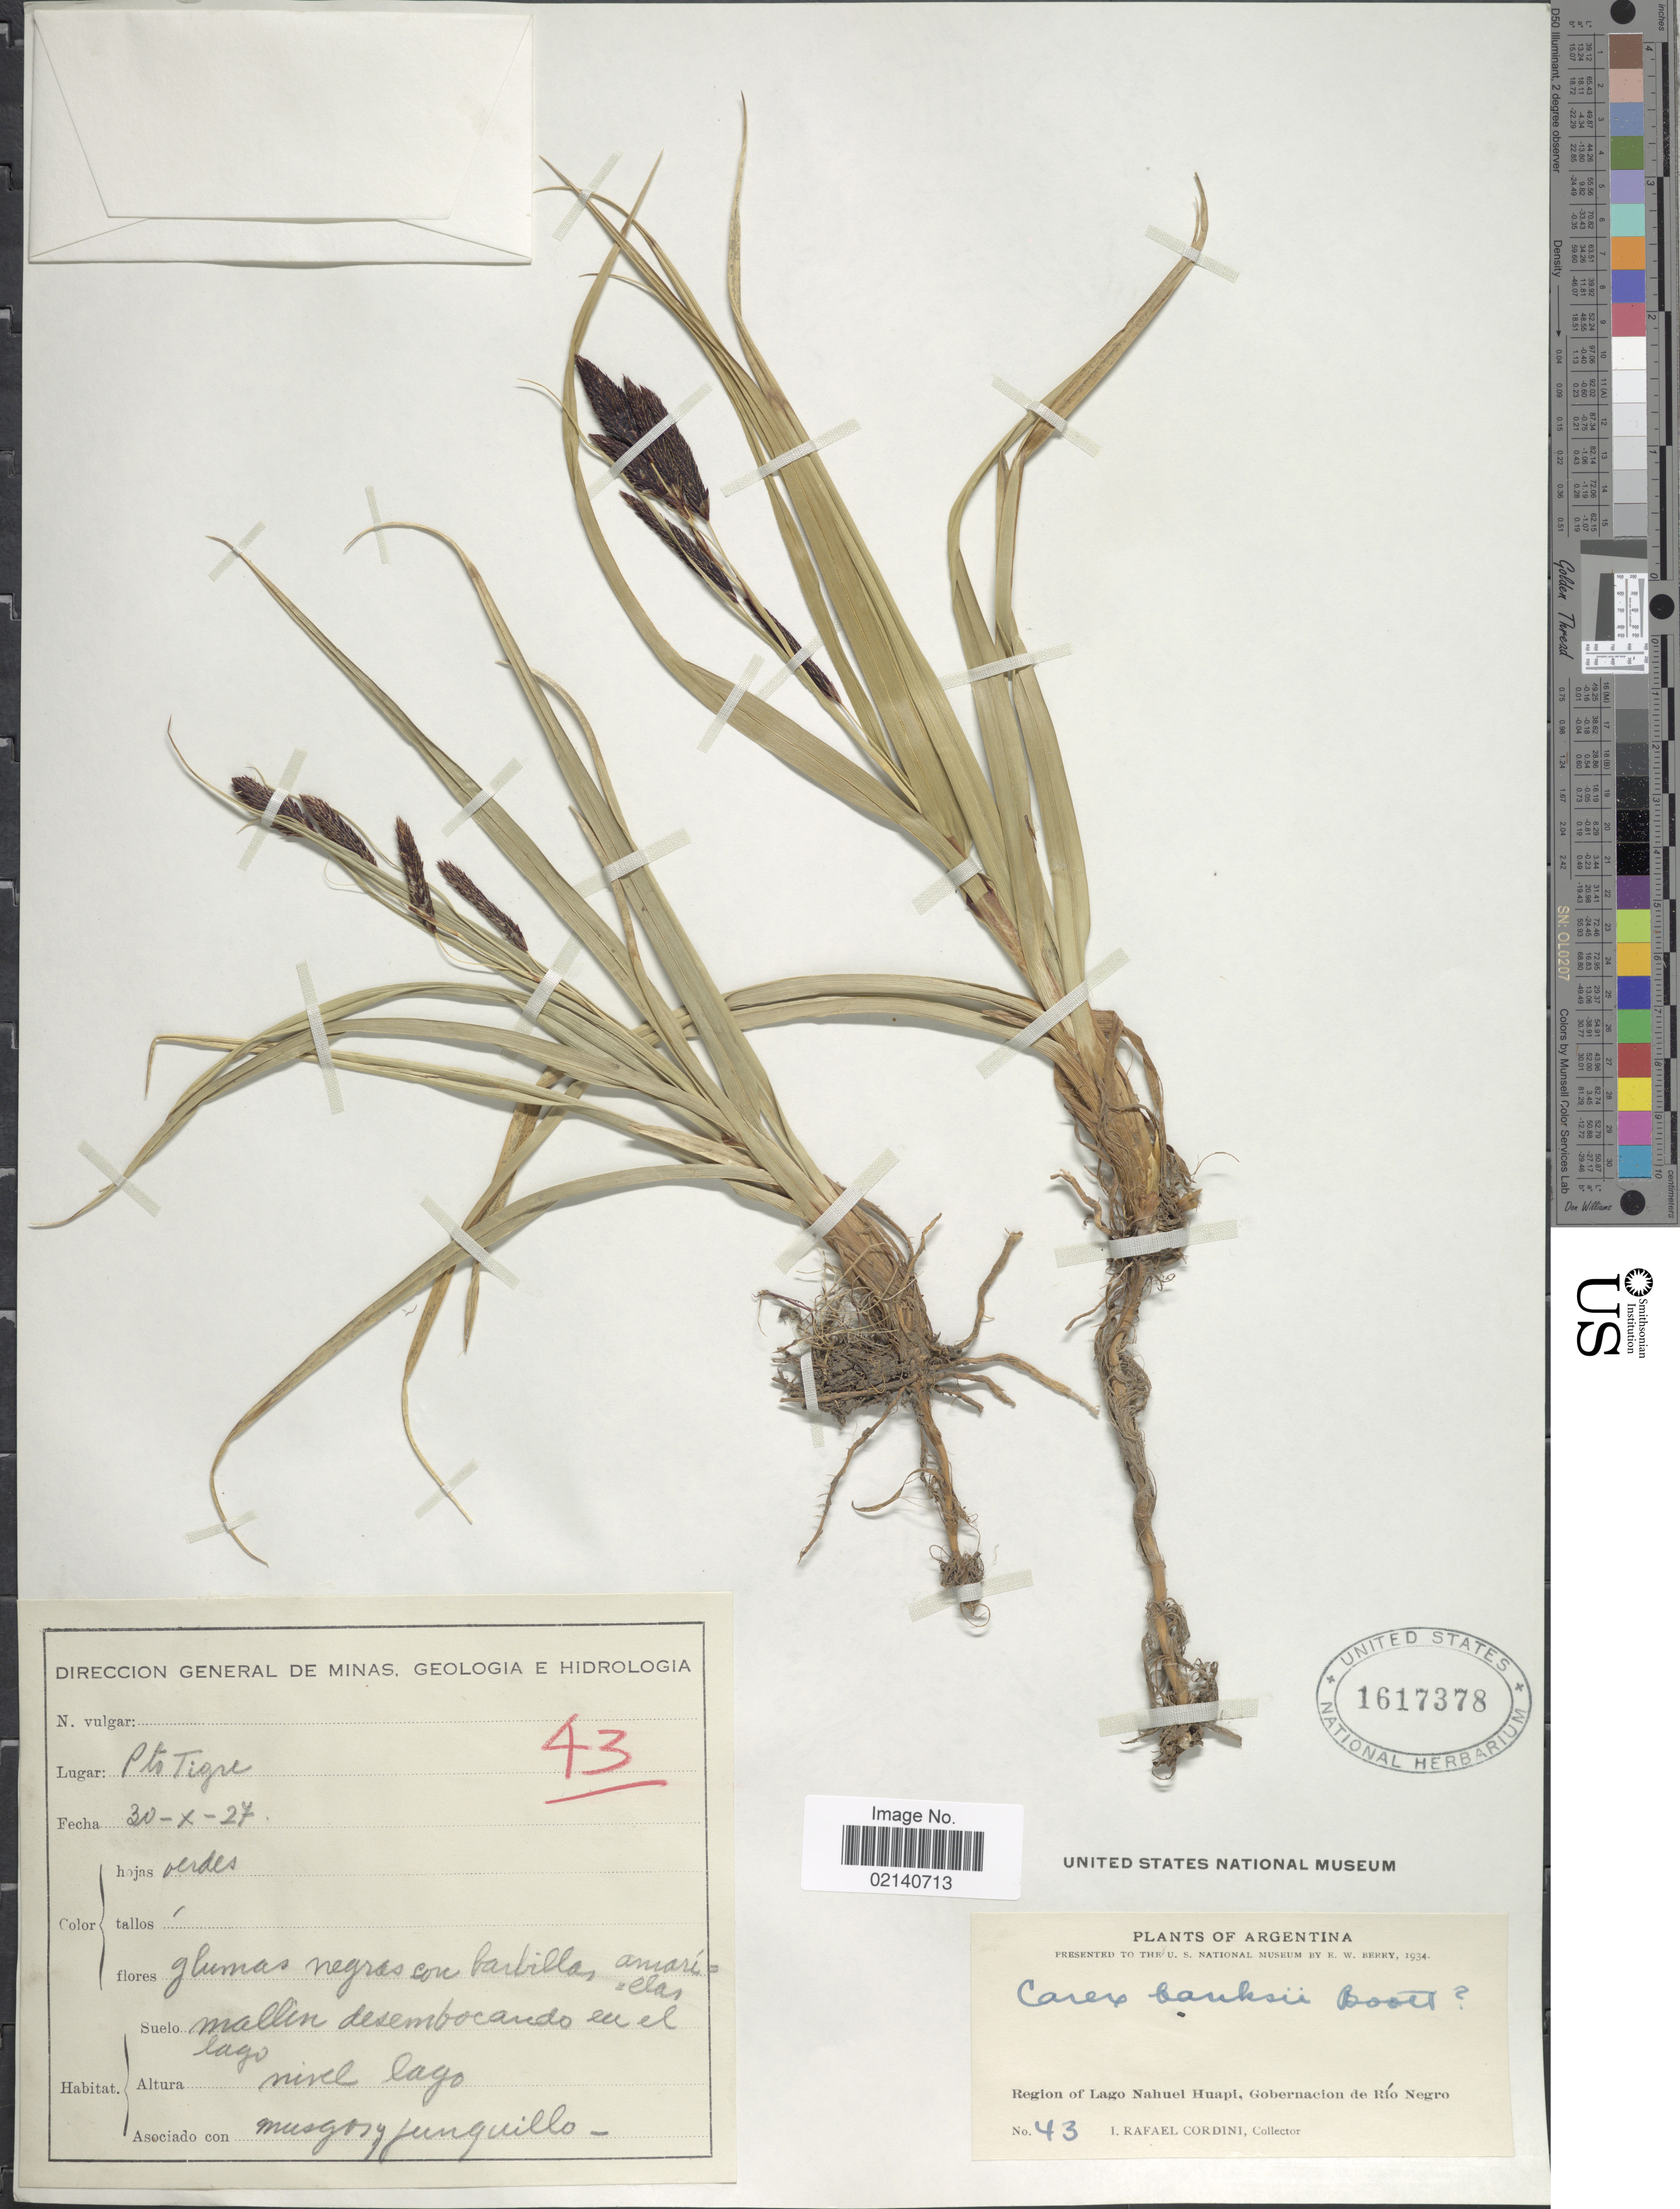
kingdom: Plantae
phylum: Tracheophyta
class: Liliopsida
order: Poales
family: Cyperaceae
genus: Carex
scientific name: Carex banksii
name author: Boott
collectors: I. Cordini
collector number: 43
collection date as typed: Transcribed d/m/y: 30/10/27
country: Argentina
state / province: Rio Negro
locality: Region of Lago Nahuel Huapi, Gobernacion de Rio Negro. Pts Tigre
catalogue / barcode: US 1617378